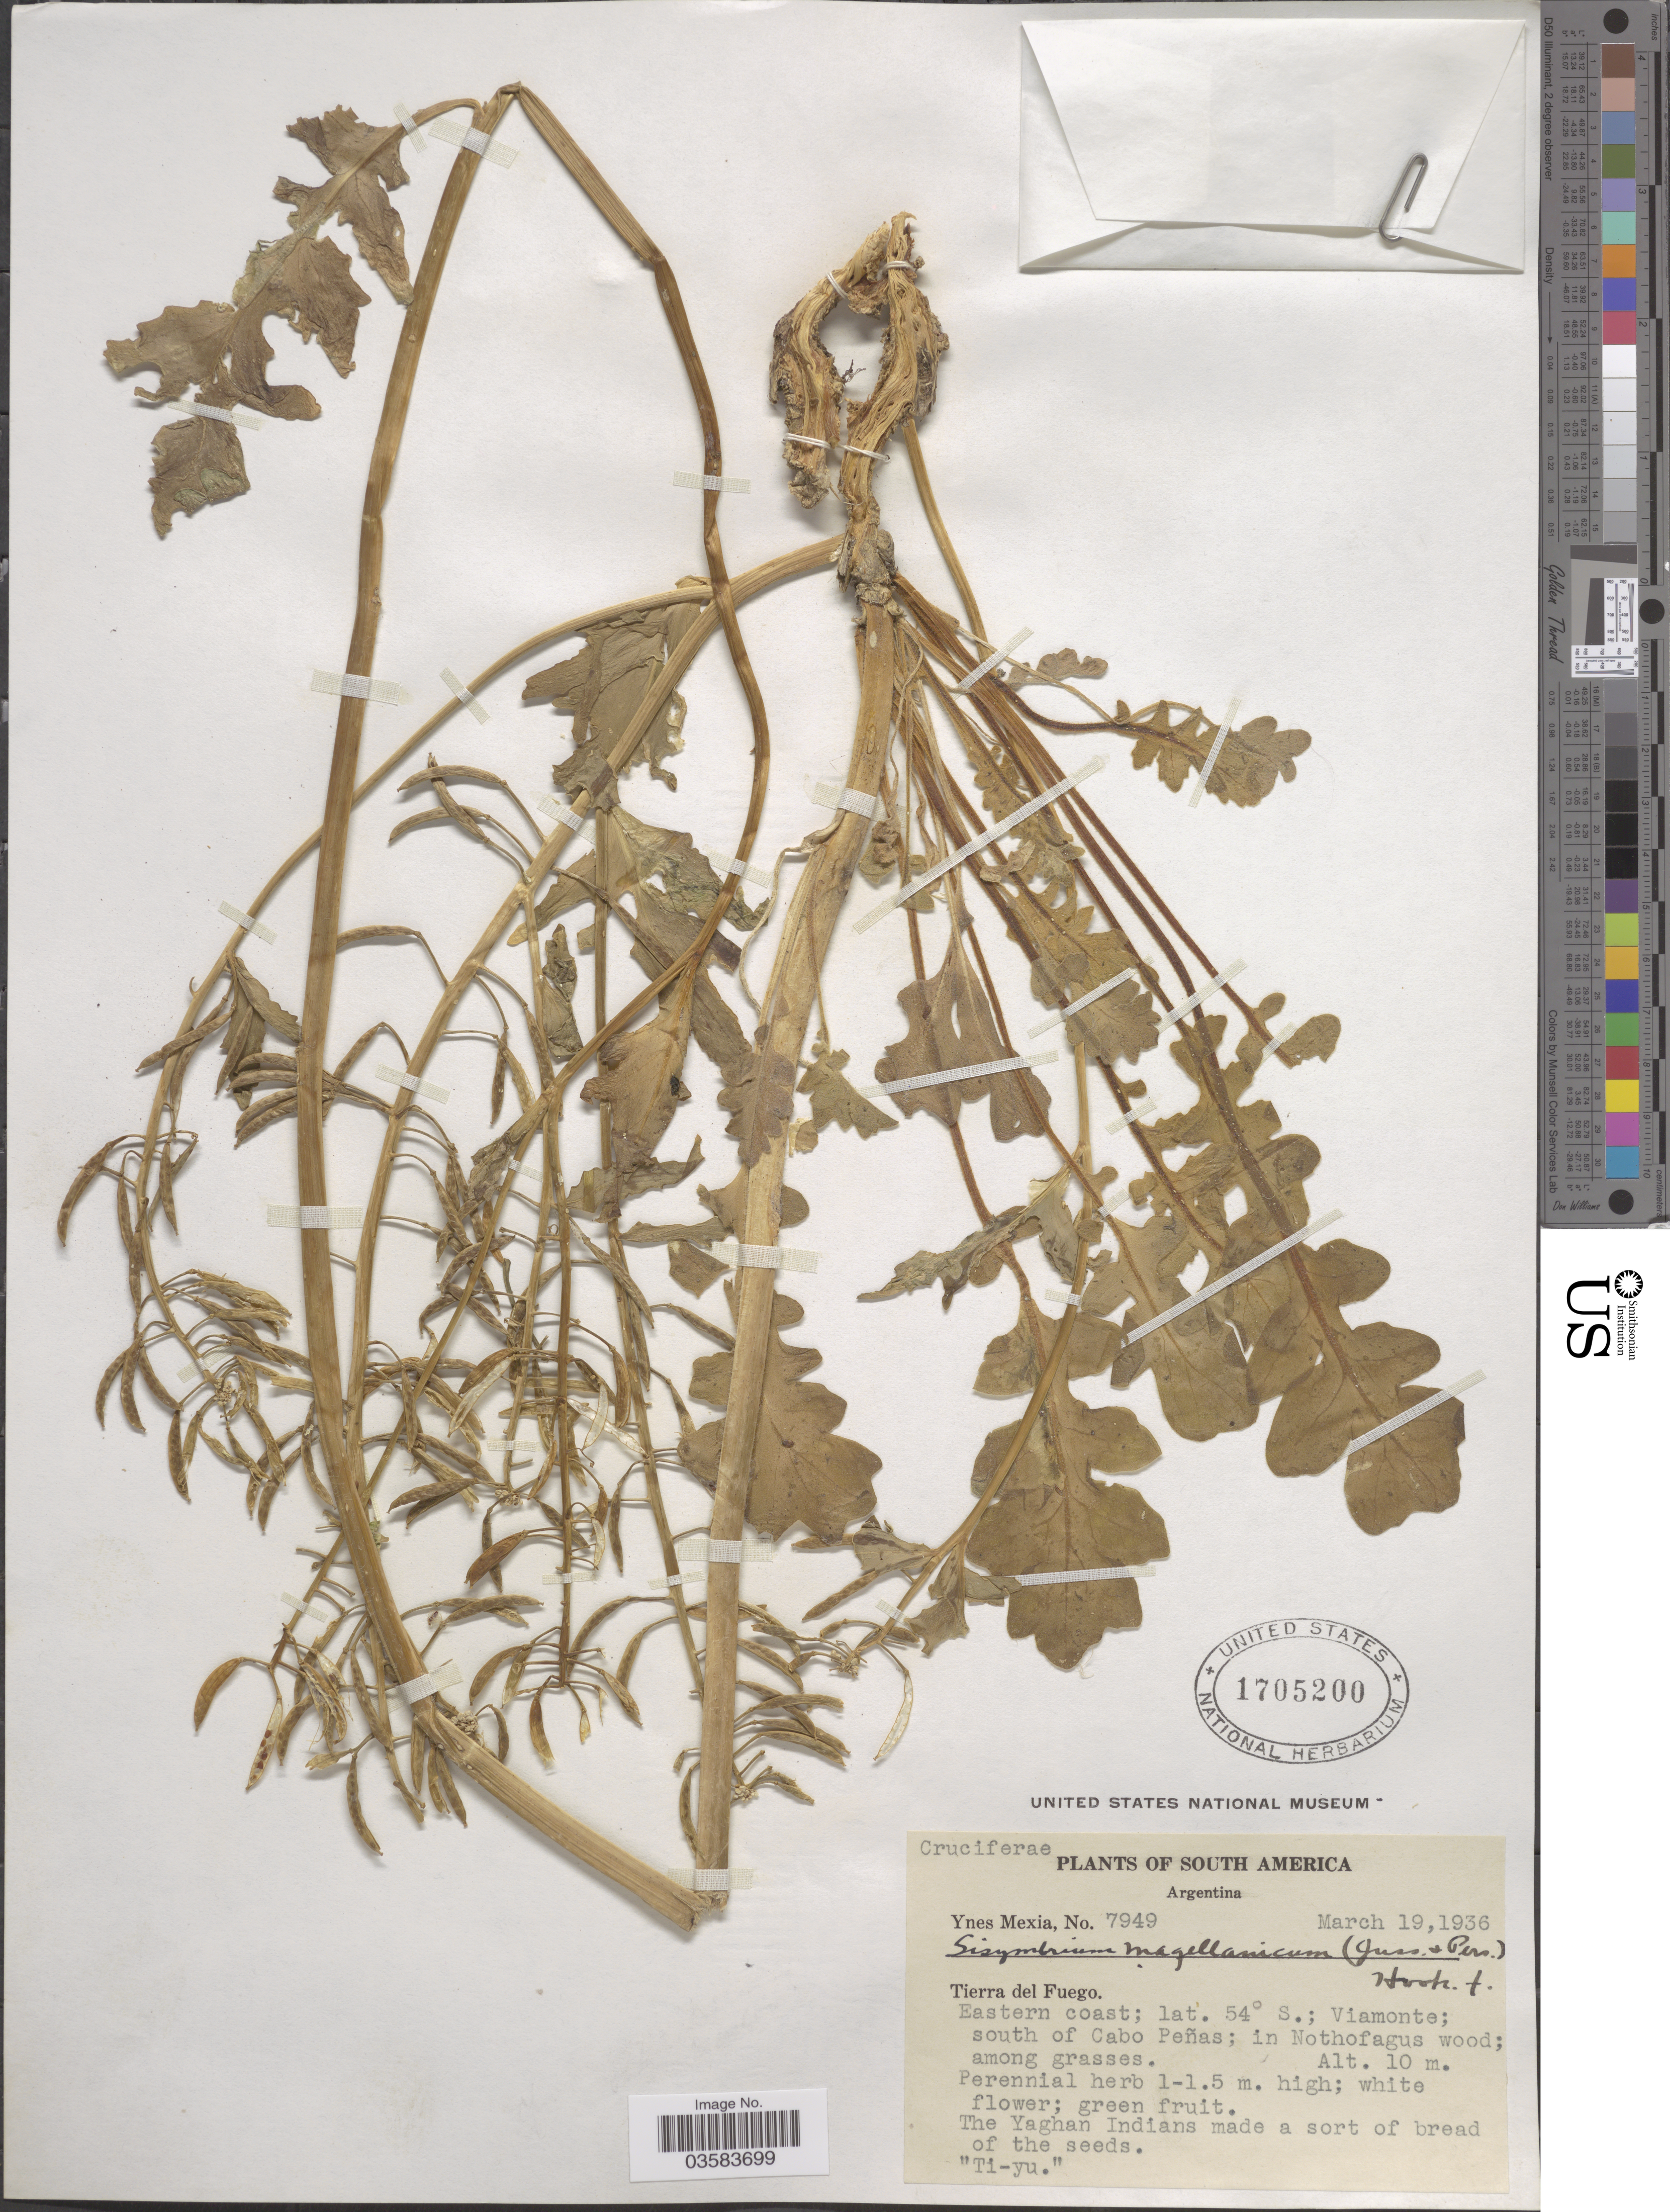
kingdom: Plantae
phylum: Tracheophyta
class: Magnoliopsida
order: Brassicales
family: Brassicaceae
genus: Polypsecadium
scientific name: Polypsecadium magellanicum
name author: (Juss. ex Pers.) Al-Shehbaz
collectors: Y. Mexia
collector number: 7949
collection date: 1936-03-19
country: Argentina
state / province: Tierra del Fuego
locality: Eastern coast. Viamonte; south of Cabo Peñas; in Nothofagus wood.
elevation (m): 10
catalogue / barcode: US 1705200